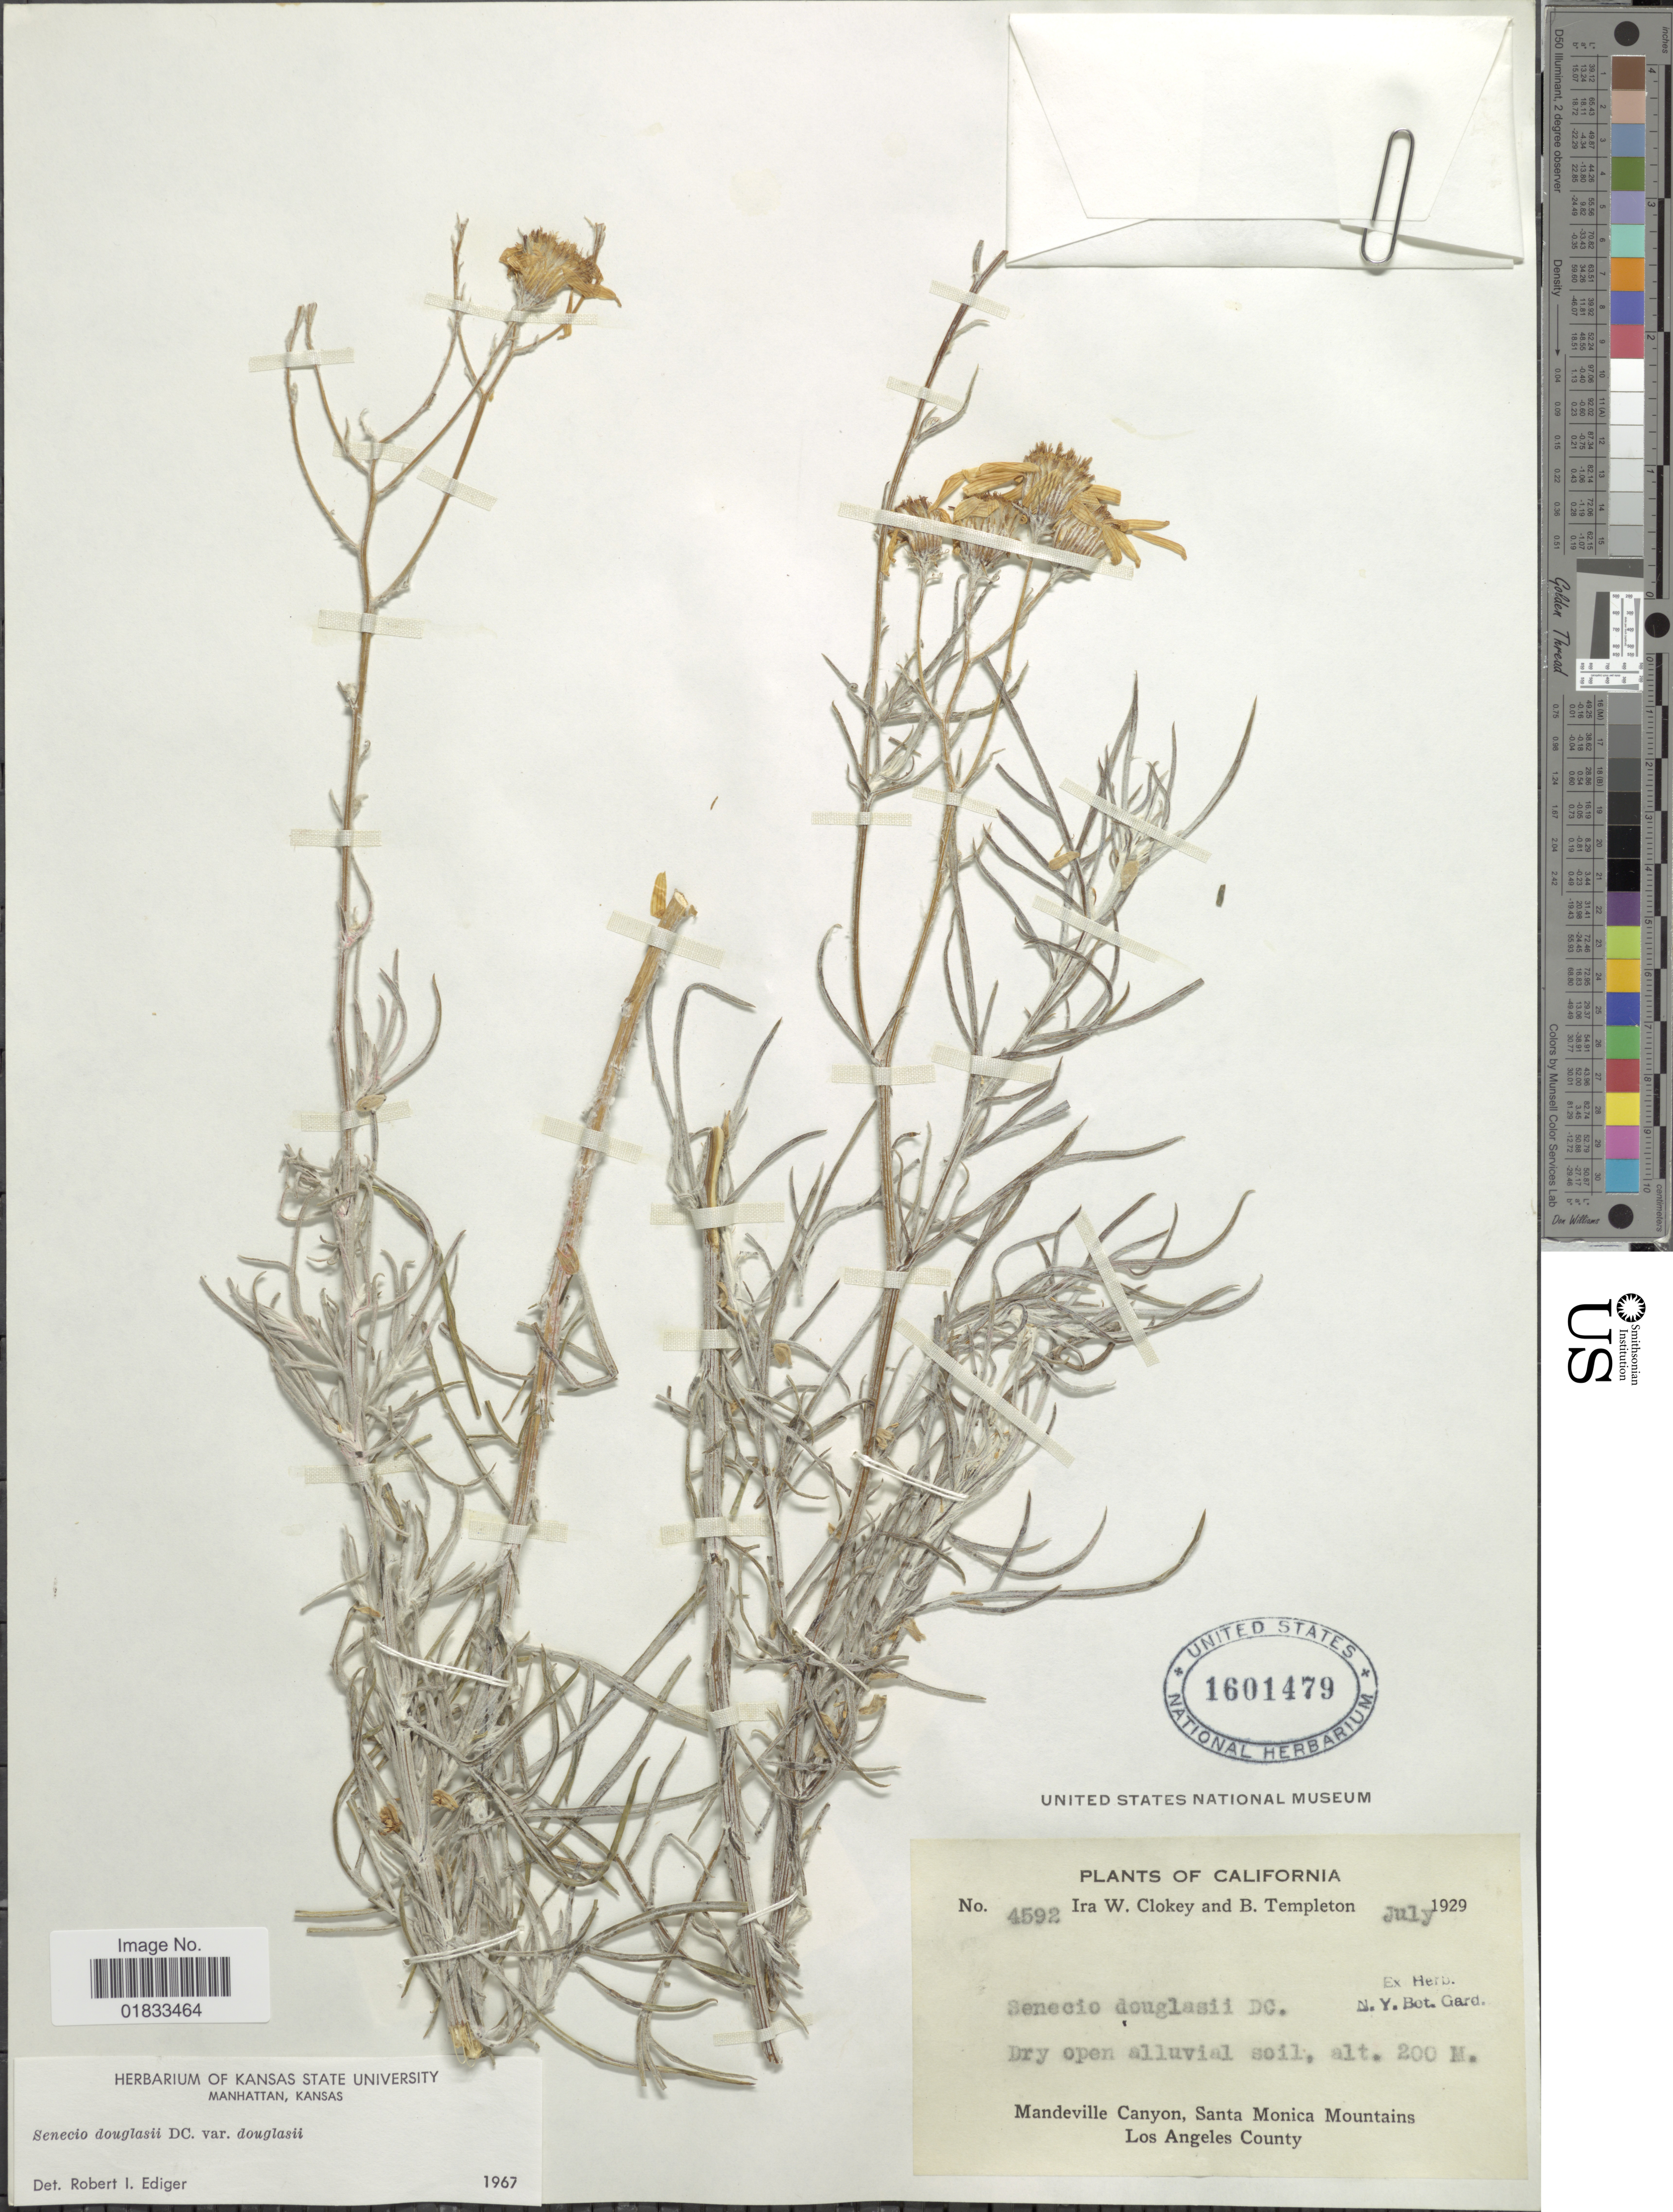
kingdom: Plantae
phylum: Tracheophyta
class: Magnoliopsida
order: Asterales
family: Asteraceae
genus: Senecio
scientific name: Senecio flaccidus var. douglasii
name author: (DC.) B.L. Turner & T.M. Barkley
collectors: I. W. Clokey & B. Templeton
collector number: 4592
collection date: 1929-07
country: United States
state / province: California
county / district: Los Angeles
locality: Mandeville Canyon, Santa Monica Mountains, Los Angeles County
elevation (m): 200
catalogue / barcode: US 1601479